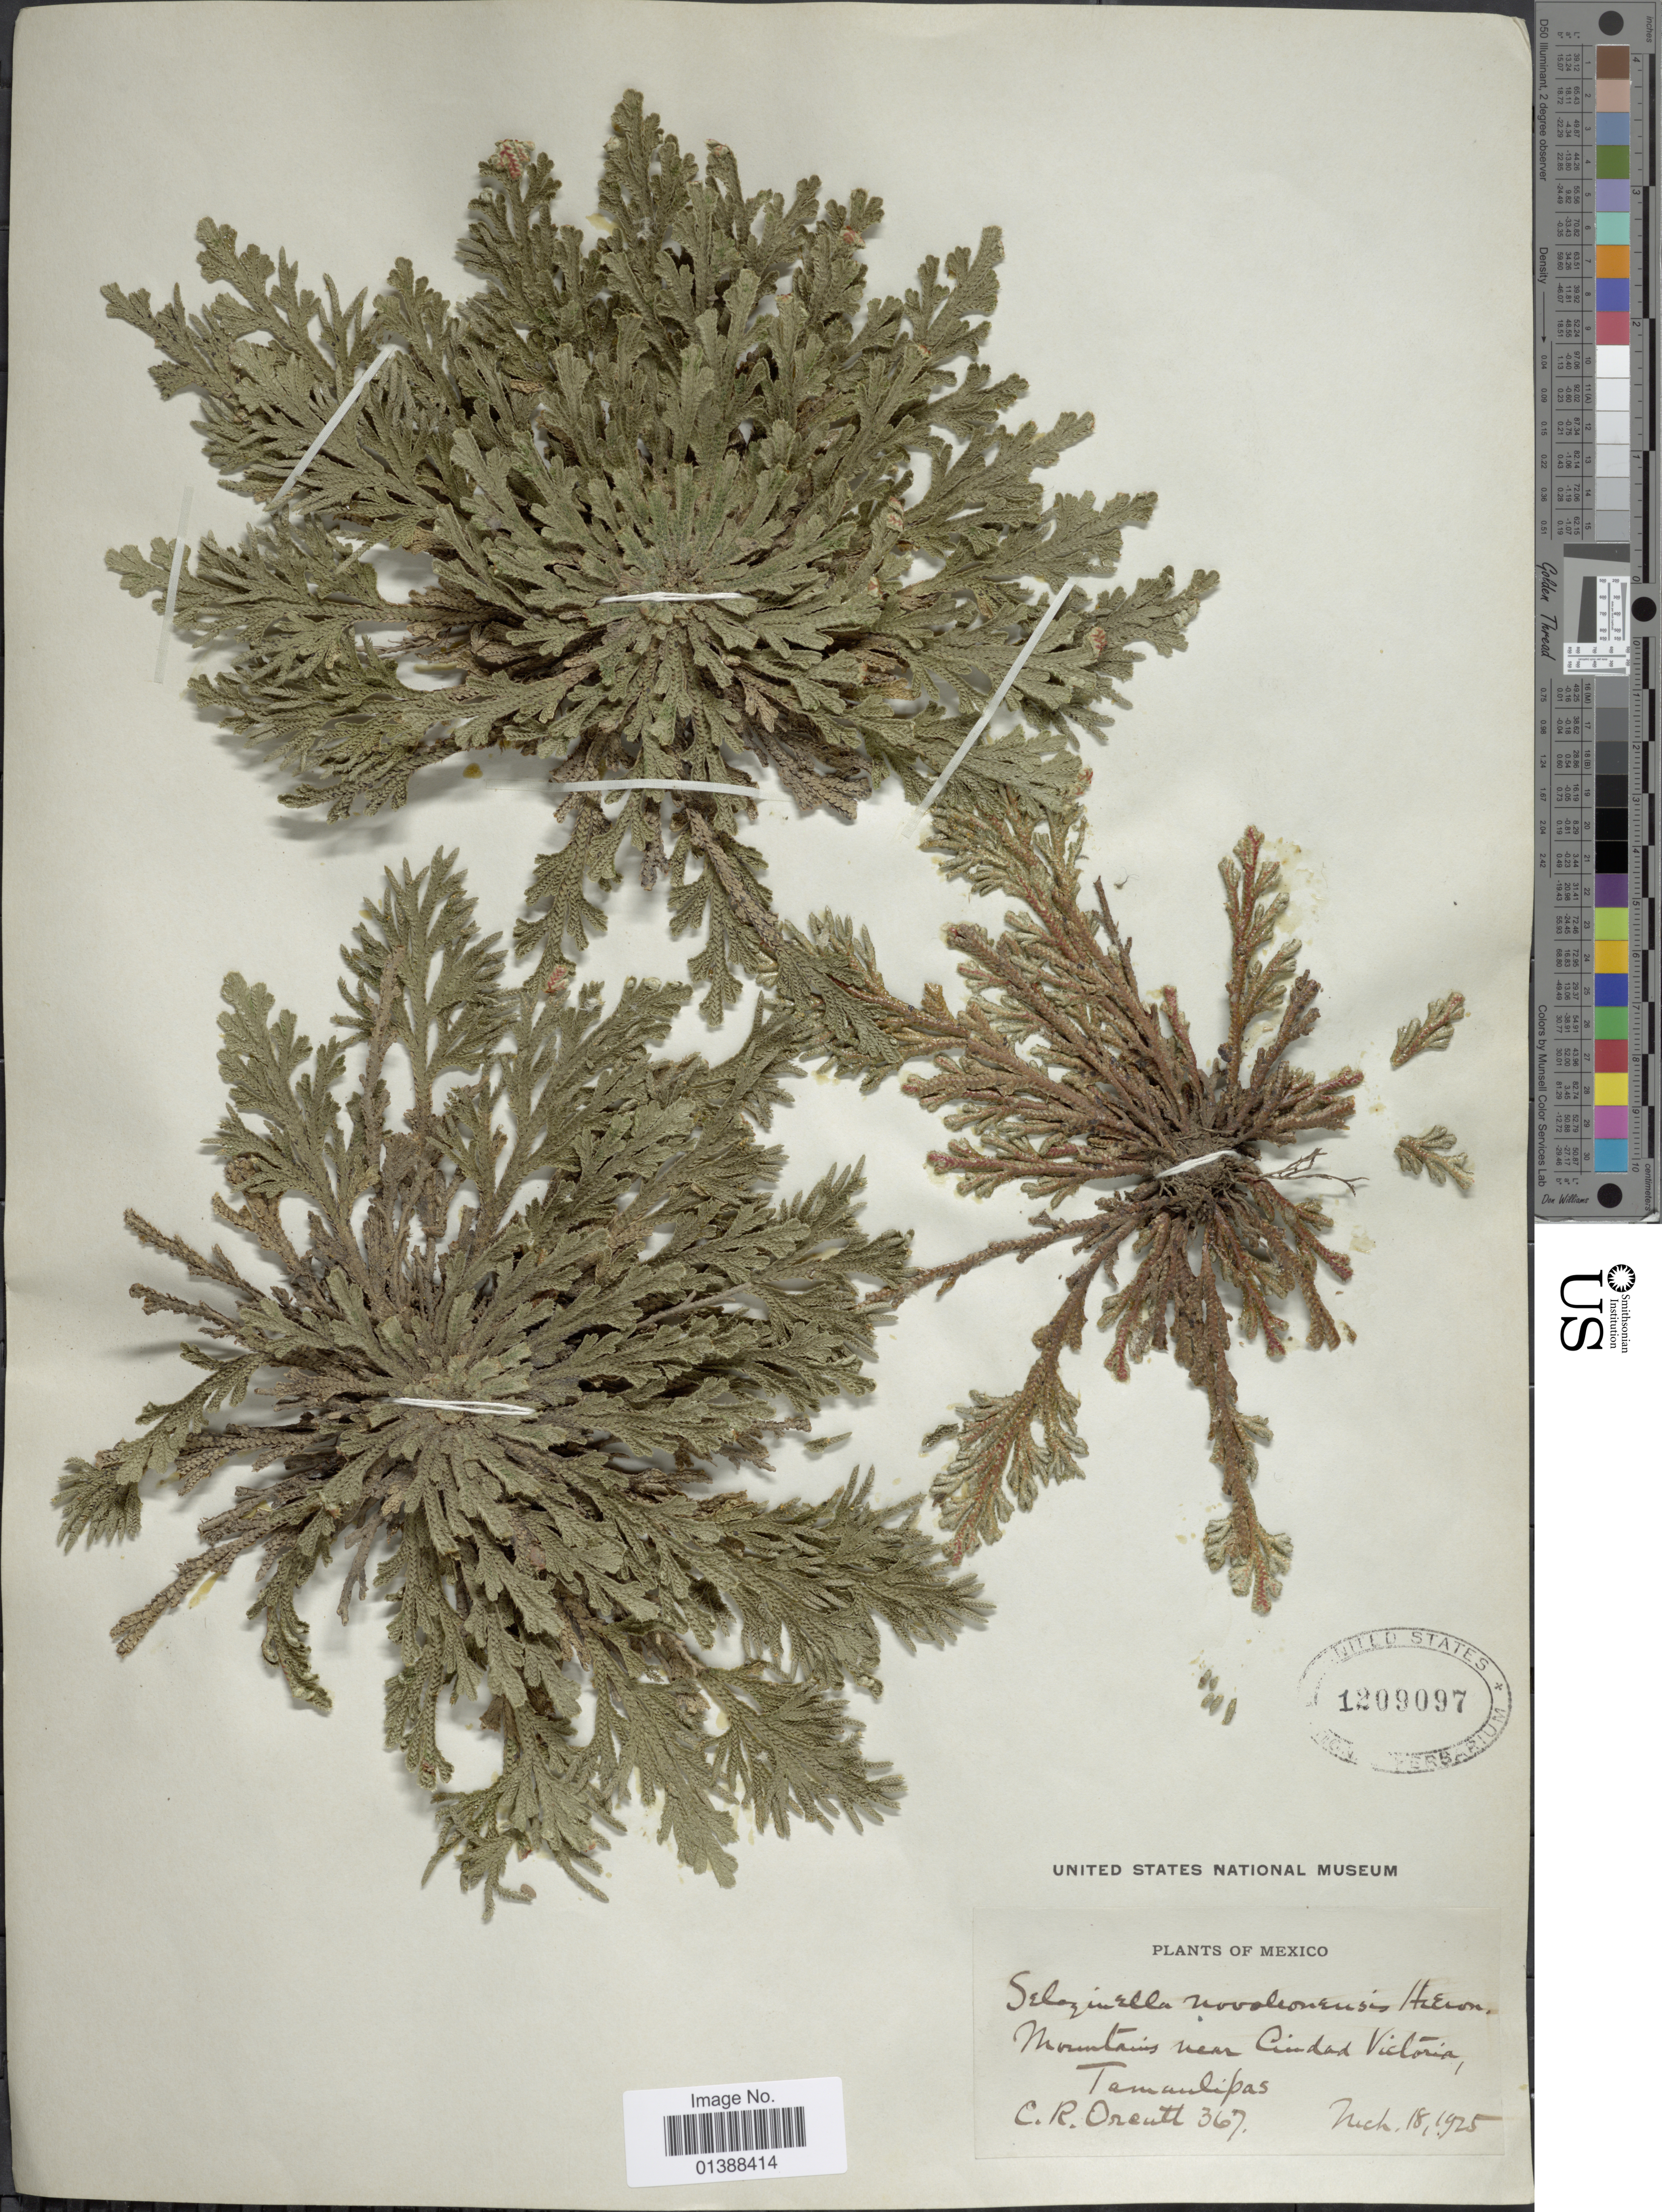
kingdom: Plantae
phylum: Tracheophyta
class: Lycopodiopsida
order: Selaginellales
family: Selaginellaceae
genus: Selaginella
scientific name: Selaginella novoleonensis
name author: Hieron.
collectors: C. R. Orcutt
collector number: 367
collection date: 1925-03-18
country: Mexico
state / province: Tamaulipas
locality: Mountains near Ciudad Victoria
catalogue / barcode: US 1209097